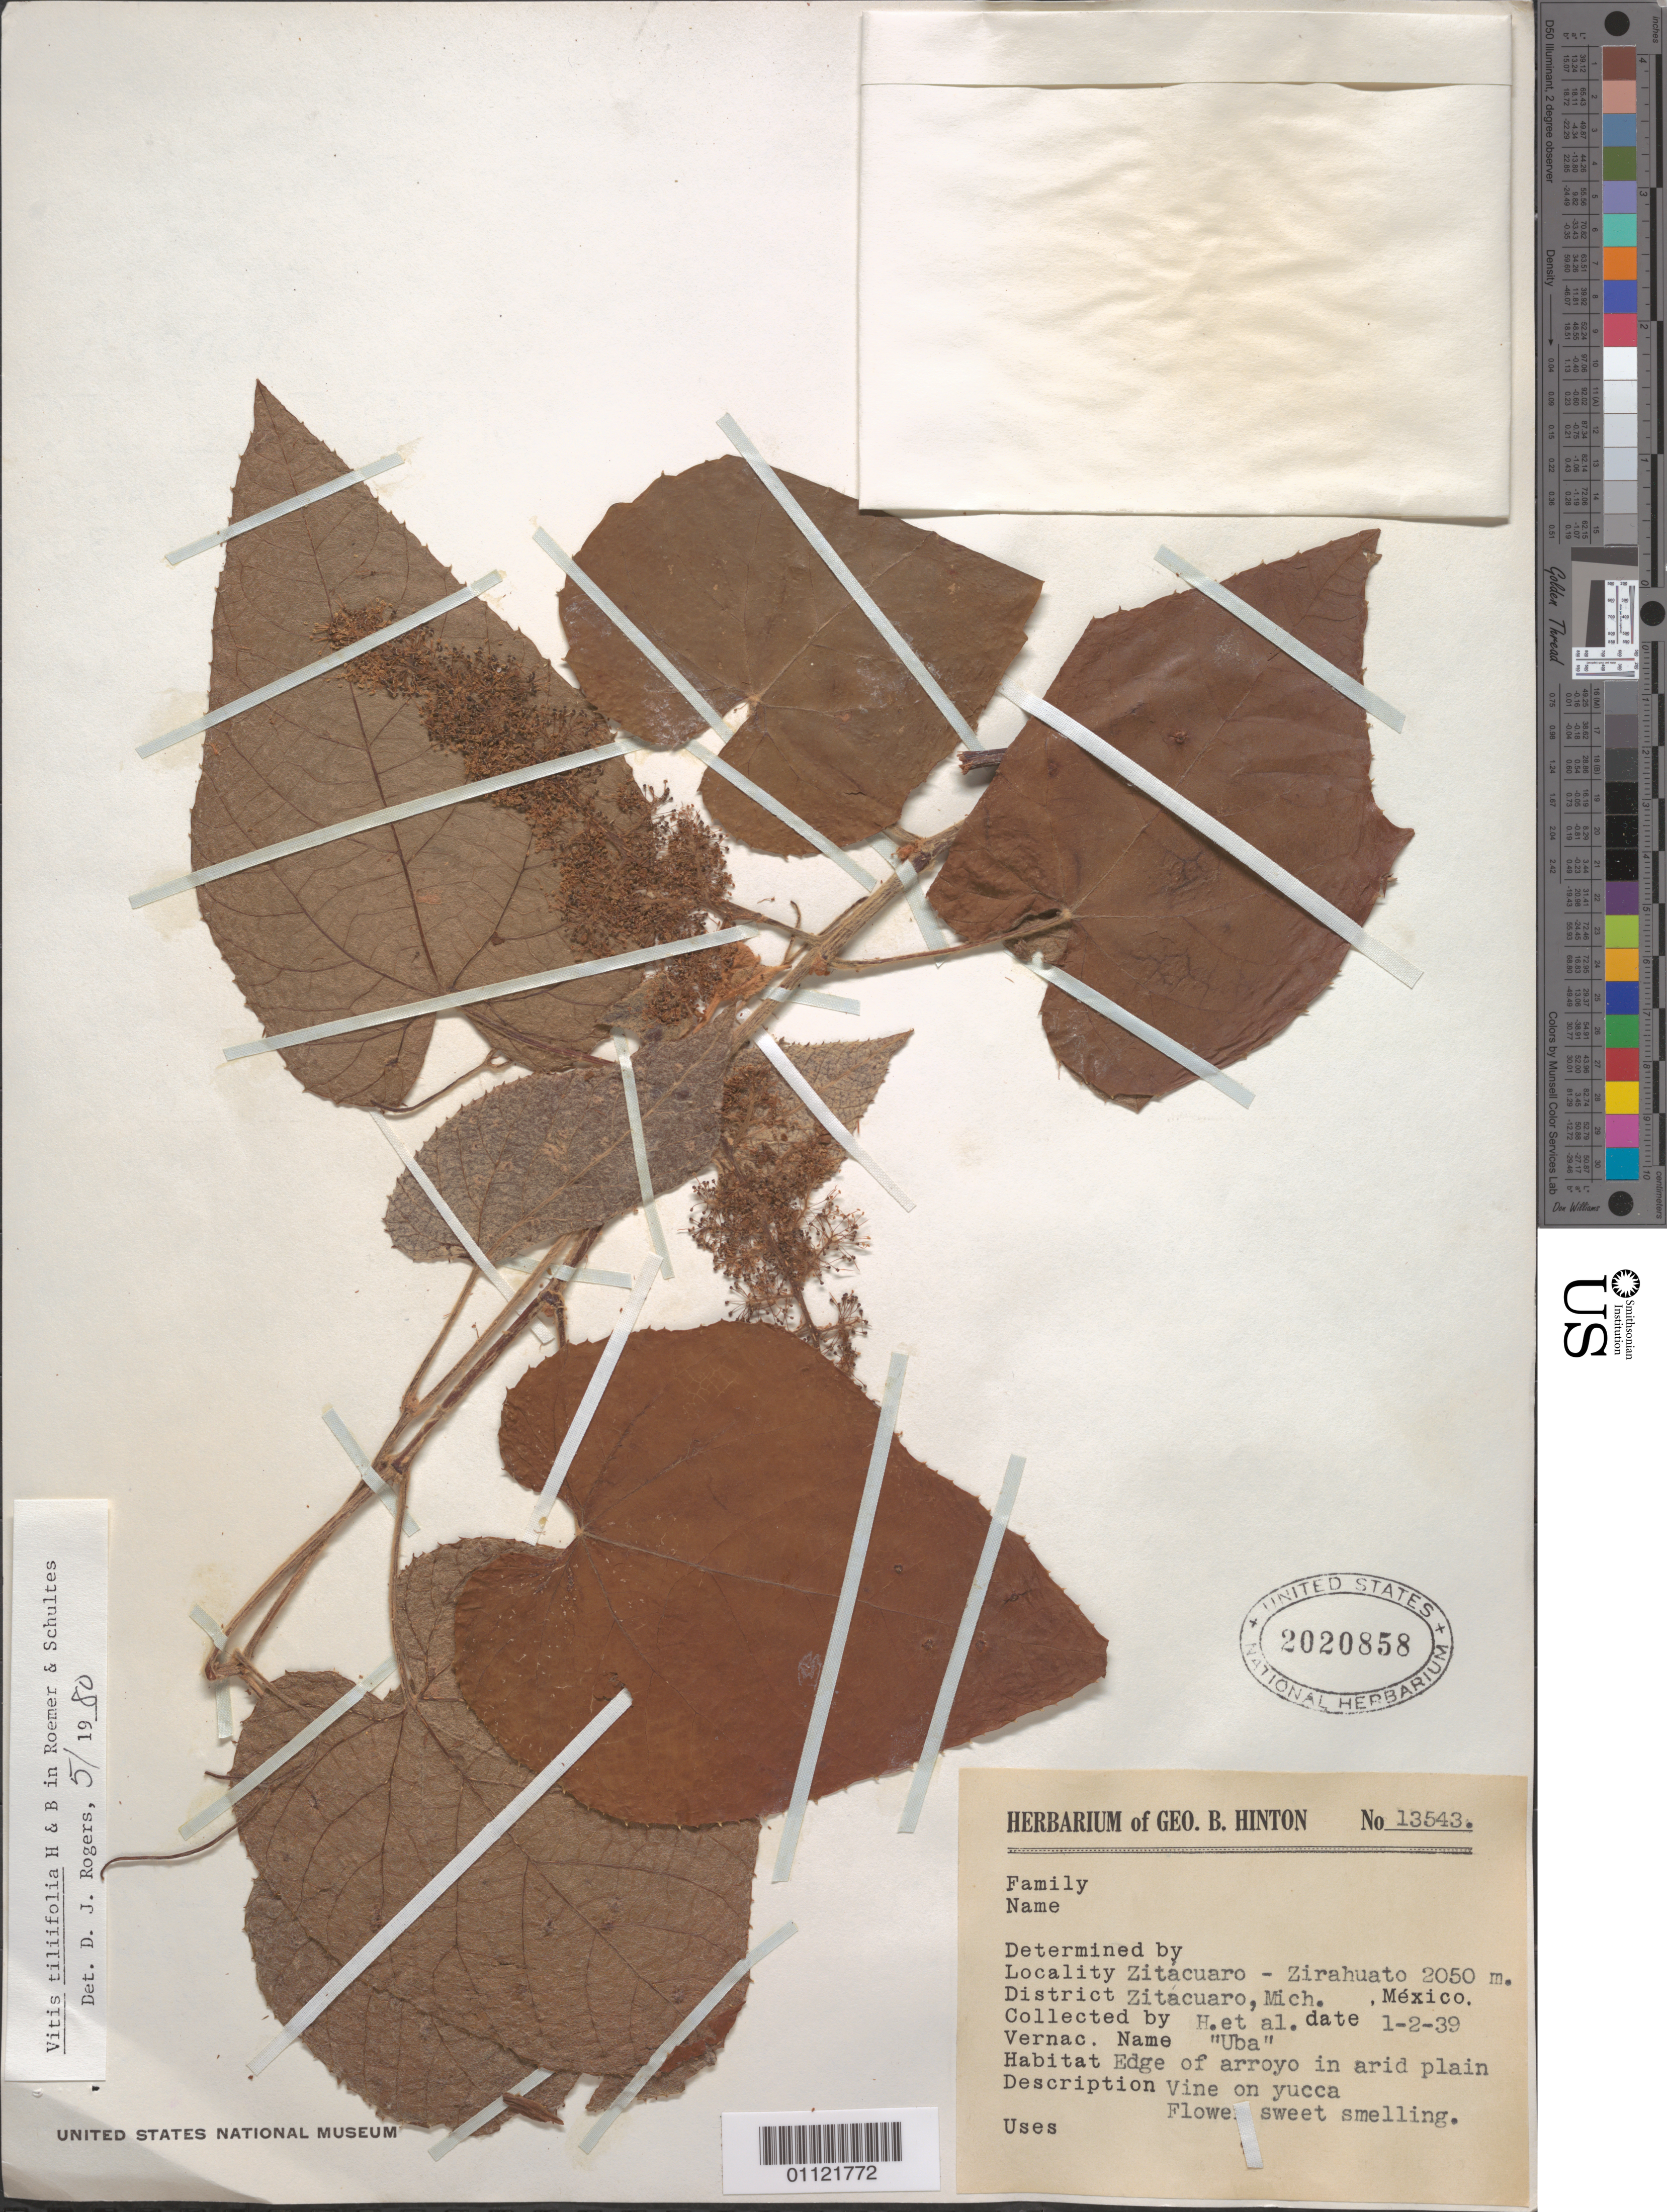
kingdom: Plantae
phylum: Tracheophyta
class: Magnoliopsida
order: Vitales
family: Vitaceae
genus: Vitis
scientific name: Vitis tiliifolia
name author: Humb. & Bonpl. ex Schult.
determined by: Rogers, D. J.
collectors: G. B. Hinton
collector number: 13543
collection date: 1939-01-02 or 1939-02-01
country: Mexico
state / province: Michoacan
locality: Zitacuaro -- Zirahuato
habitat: Edge of arroyo in arid plain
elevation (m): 2050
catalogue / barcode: US 2020858